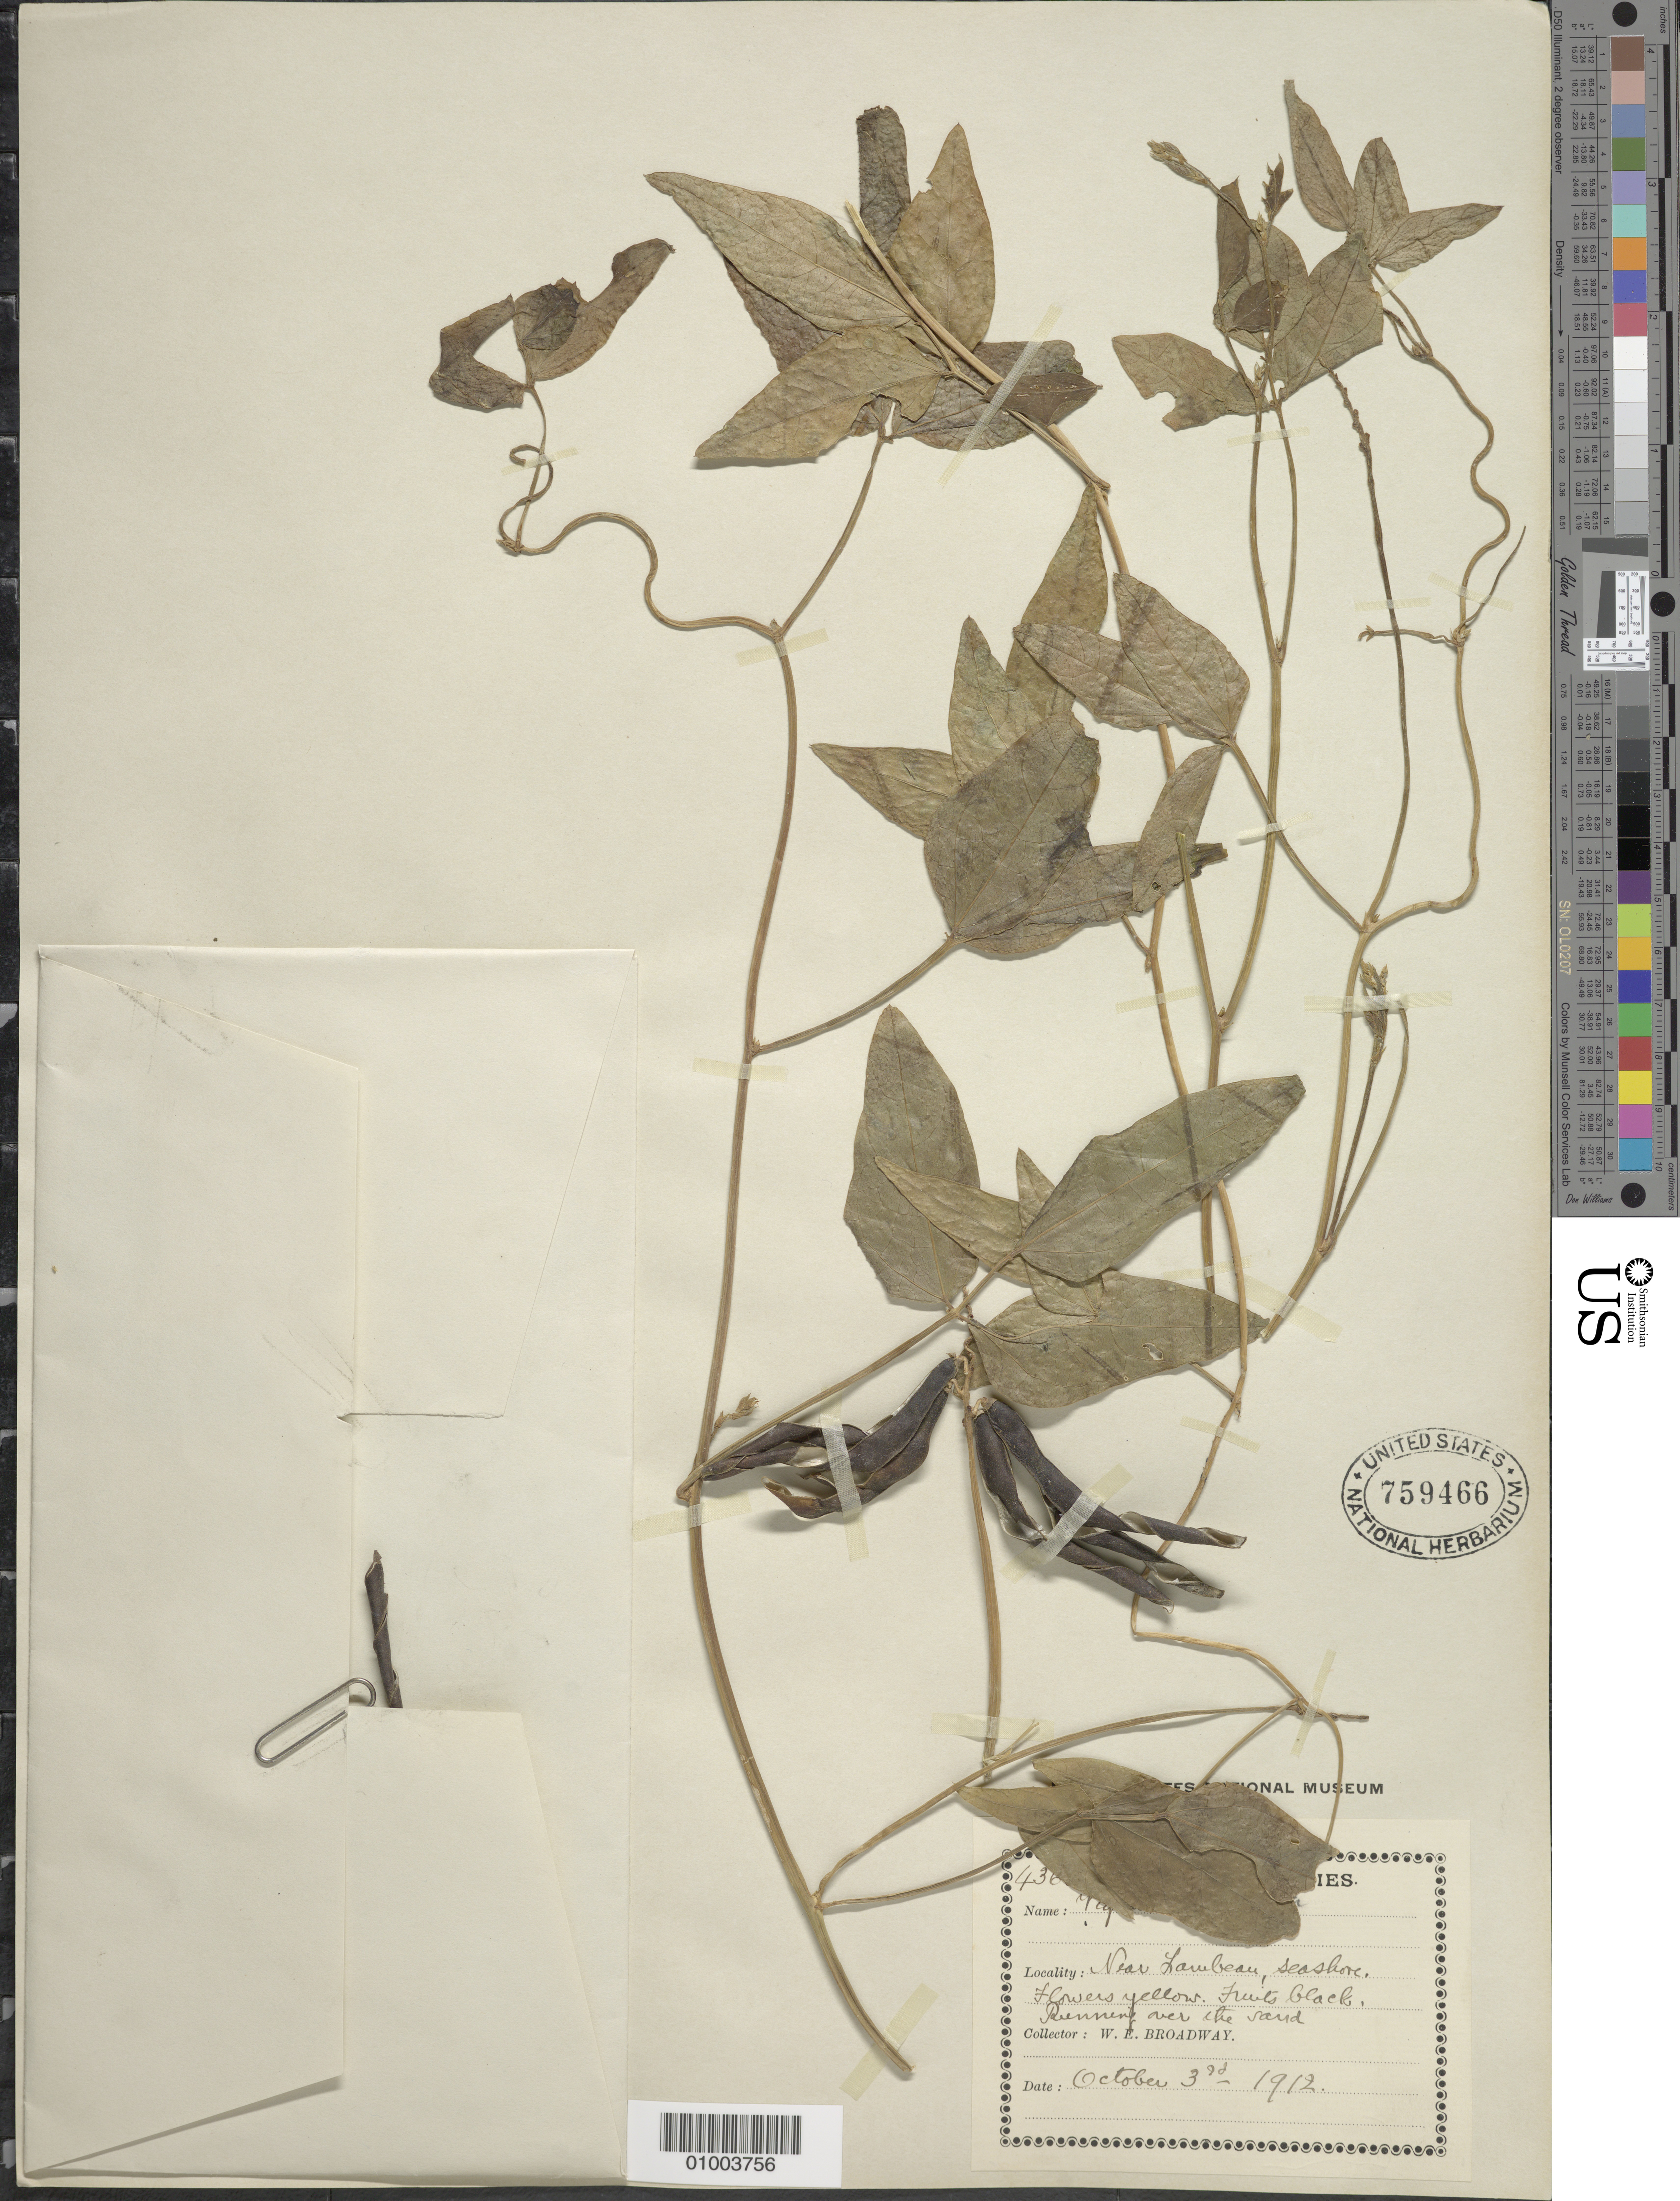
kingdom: Plantae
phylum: Tracheophyta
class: Magnoliopsida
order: Fabales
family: Fabaceae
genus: Vigna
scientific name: Vigna luteola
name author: (Jacq.) Benth.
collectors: W. E. Broadway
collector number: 4365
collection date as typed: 03 Oct 1912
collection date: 1912-10-03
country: Trinidad and Tobago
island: Tobago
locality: Near Larubeau, seashore.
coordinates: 0 N, 0 E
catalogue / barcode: US 759466